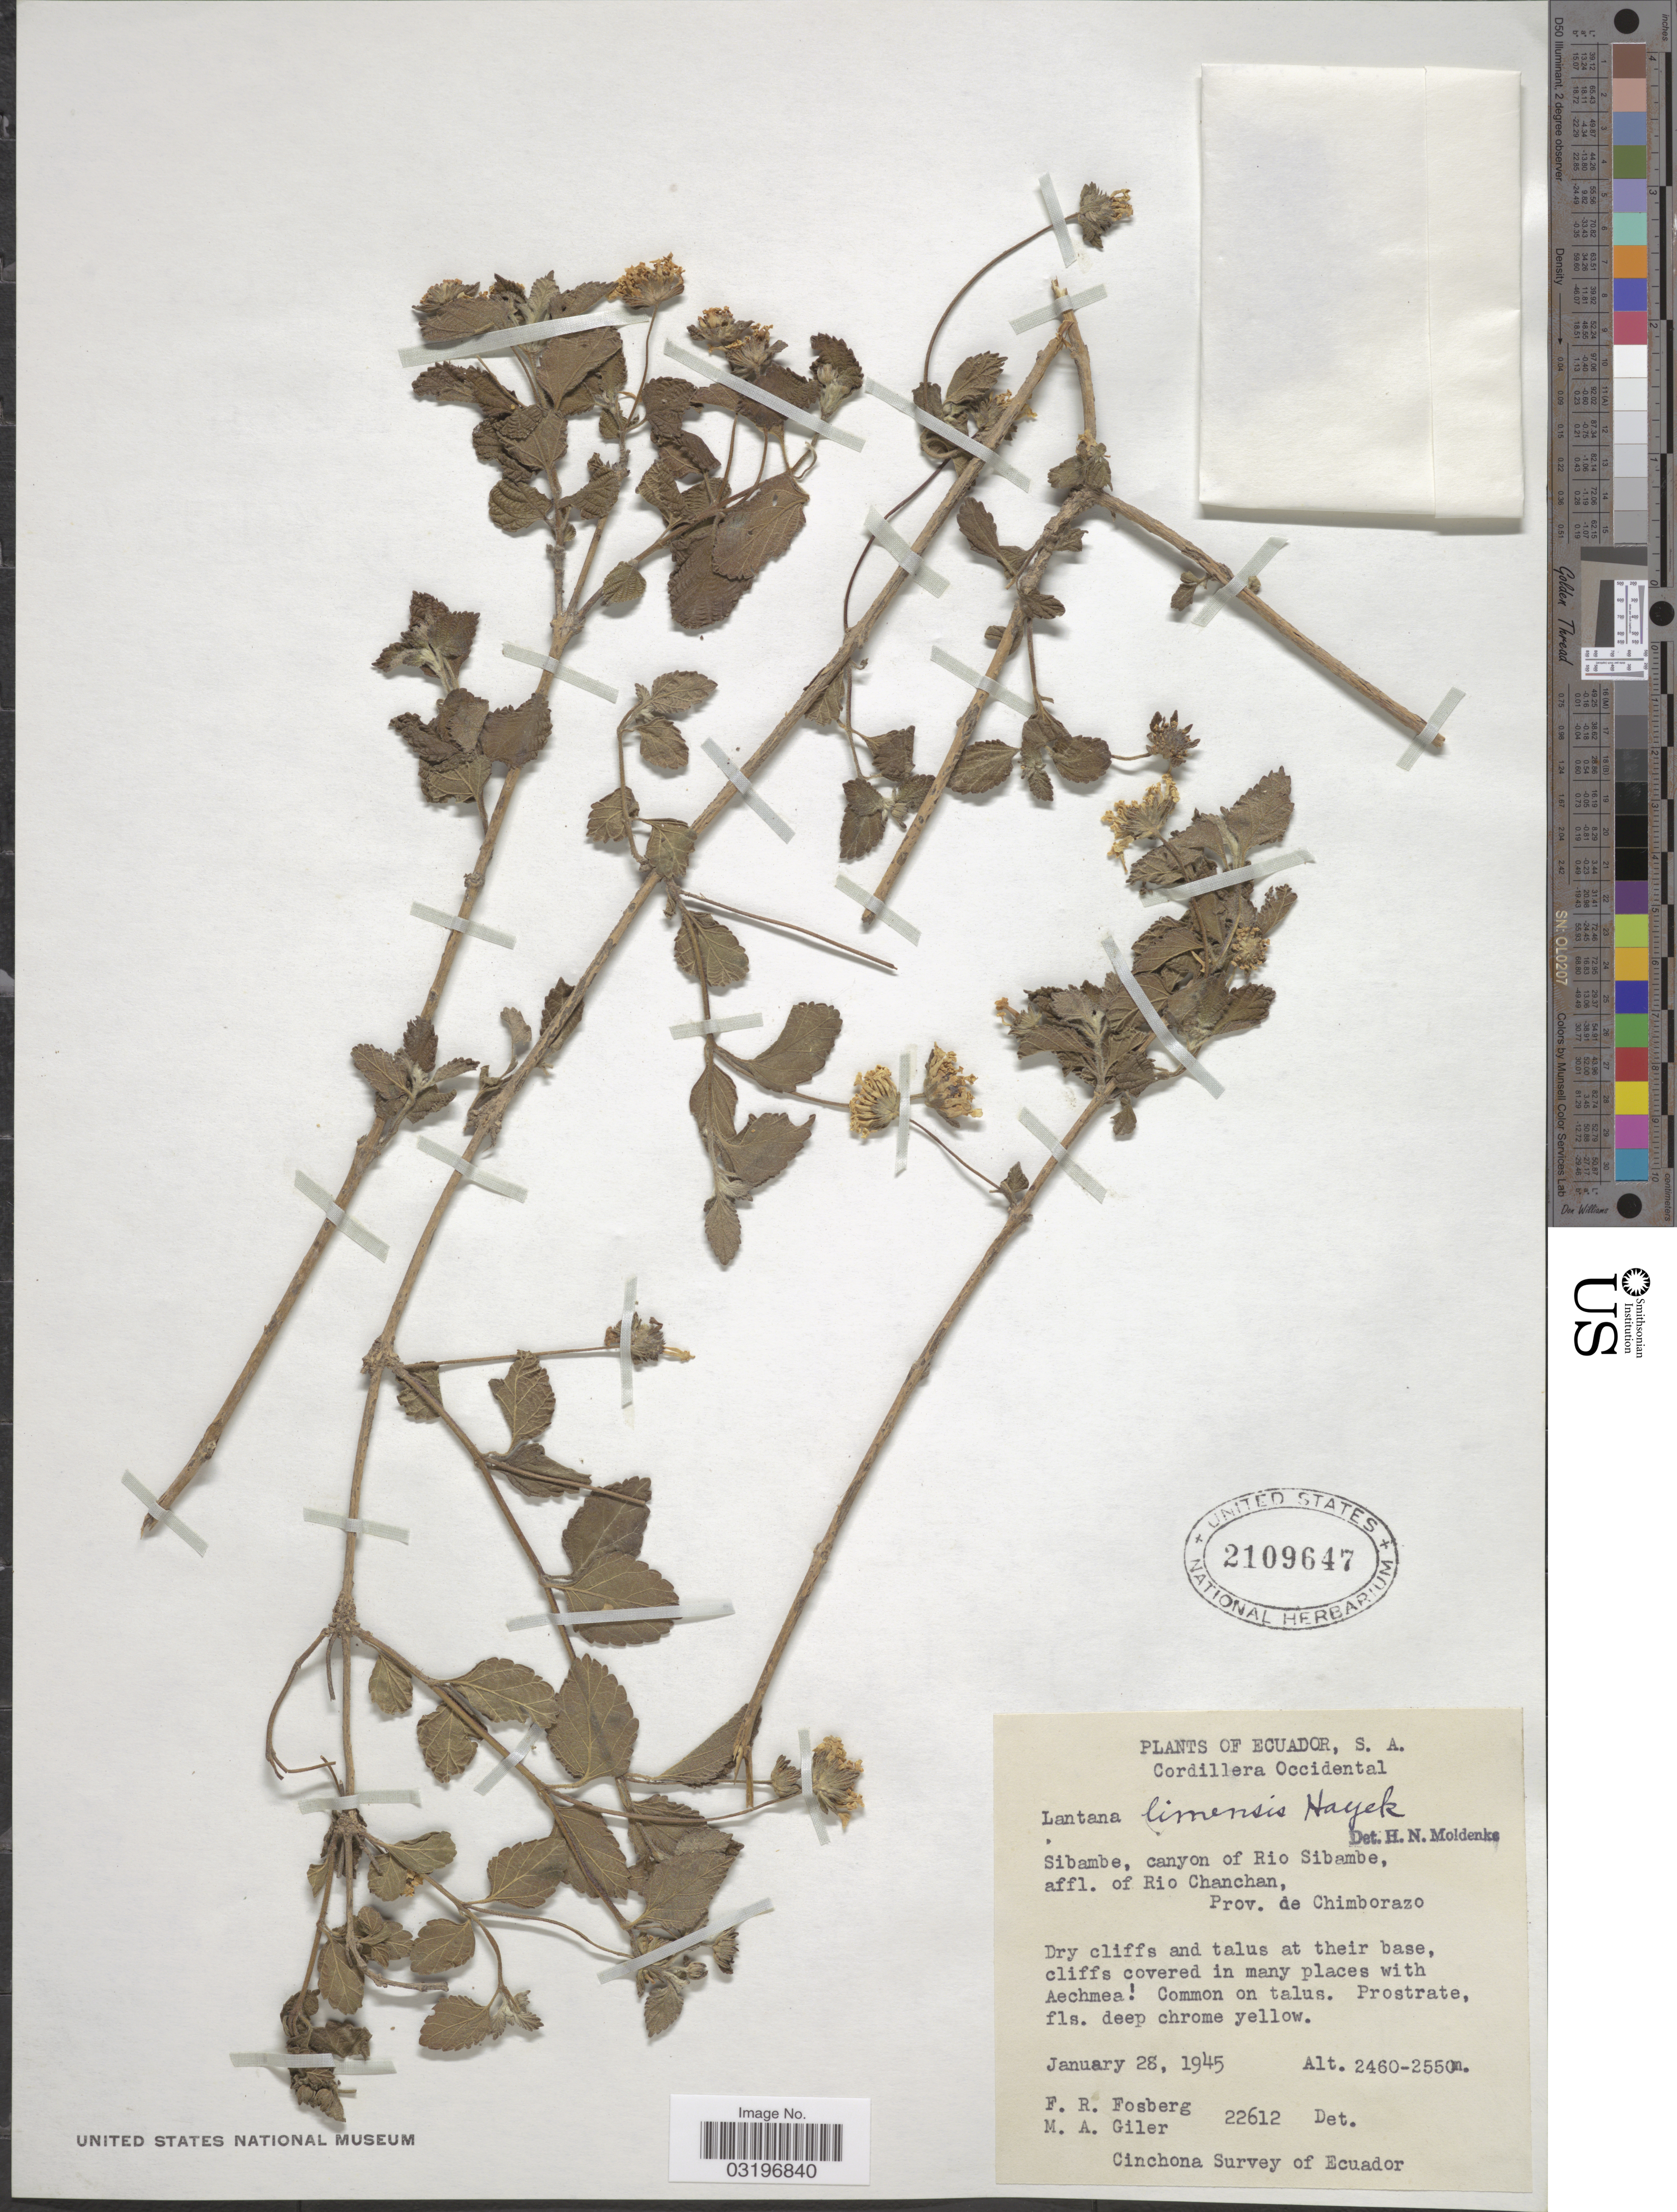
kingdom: Plantae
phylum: Tracheophyta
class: Magnoliopsida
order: Lamiales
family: Verbenaceae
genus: Lantana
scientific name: Lantana limensis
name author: Hayek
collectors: F. R. Fosberg & M. Giler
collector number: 22612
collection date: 1945-01-28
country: Ecuador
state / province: Chimborazo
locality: Cordillera Occidental. Sibambe, canyon of Rio Sibambe, affl. of Rio Chanchan.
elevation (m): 2460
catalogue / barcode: US 2109647